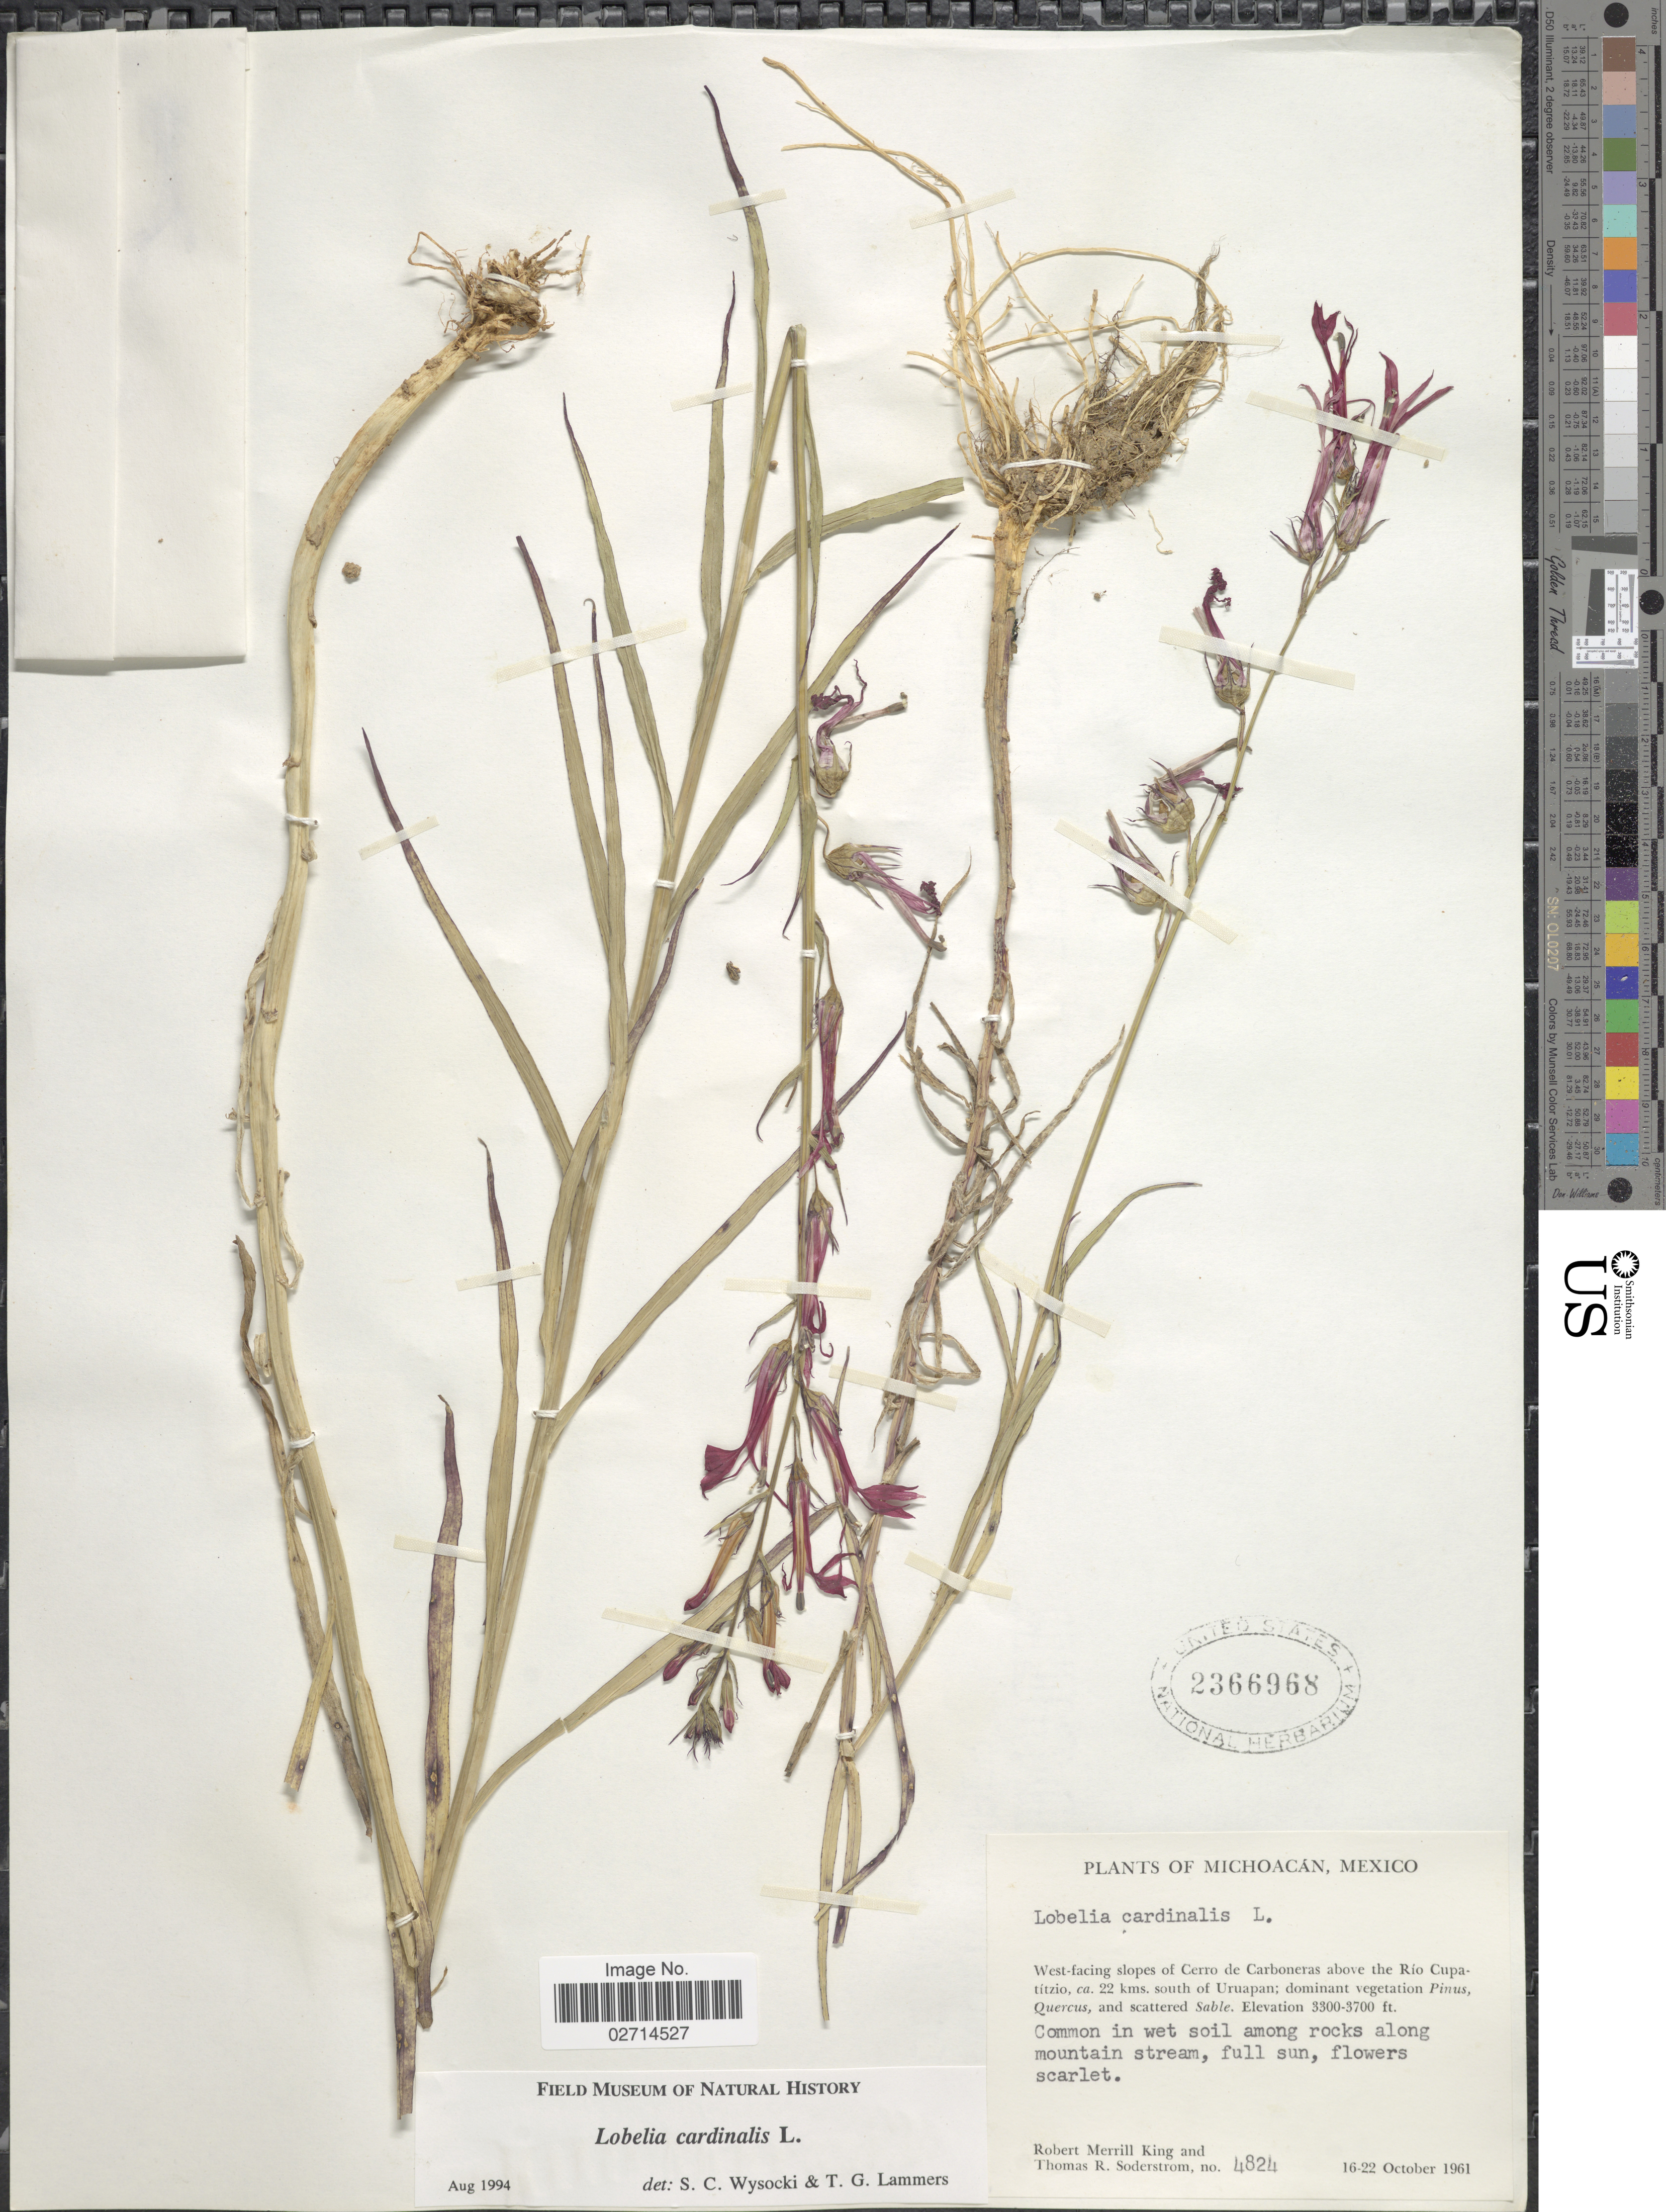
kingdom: Plantae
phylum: Tracheophyta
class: Magnoliopsida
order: Asterales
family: Campanulaceae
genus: Lobelia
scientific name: Lobelia cardinalis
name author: L.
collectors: R. M. King & T. R. Soderstrom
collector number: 4824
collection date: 1961-10-16/1961-10-22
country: Mexico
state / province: Michoacán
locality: West-facing slopes of Cerro de Carboneras above the Rio Cupatitzio, ca. 22kms. south of Uruapan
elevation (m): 1006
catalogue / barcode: US 2366968